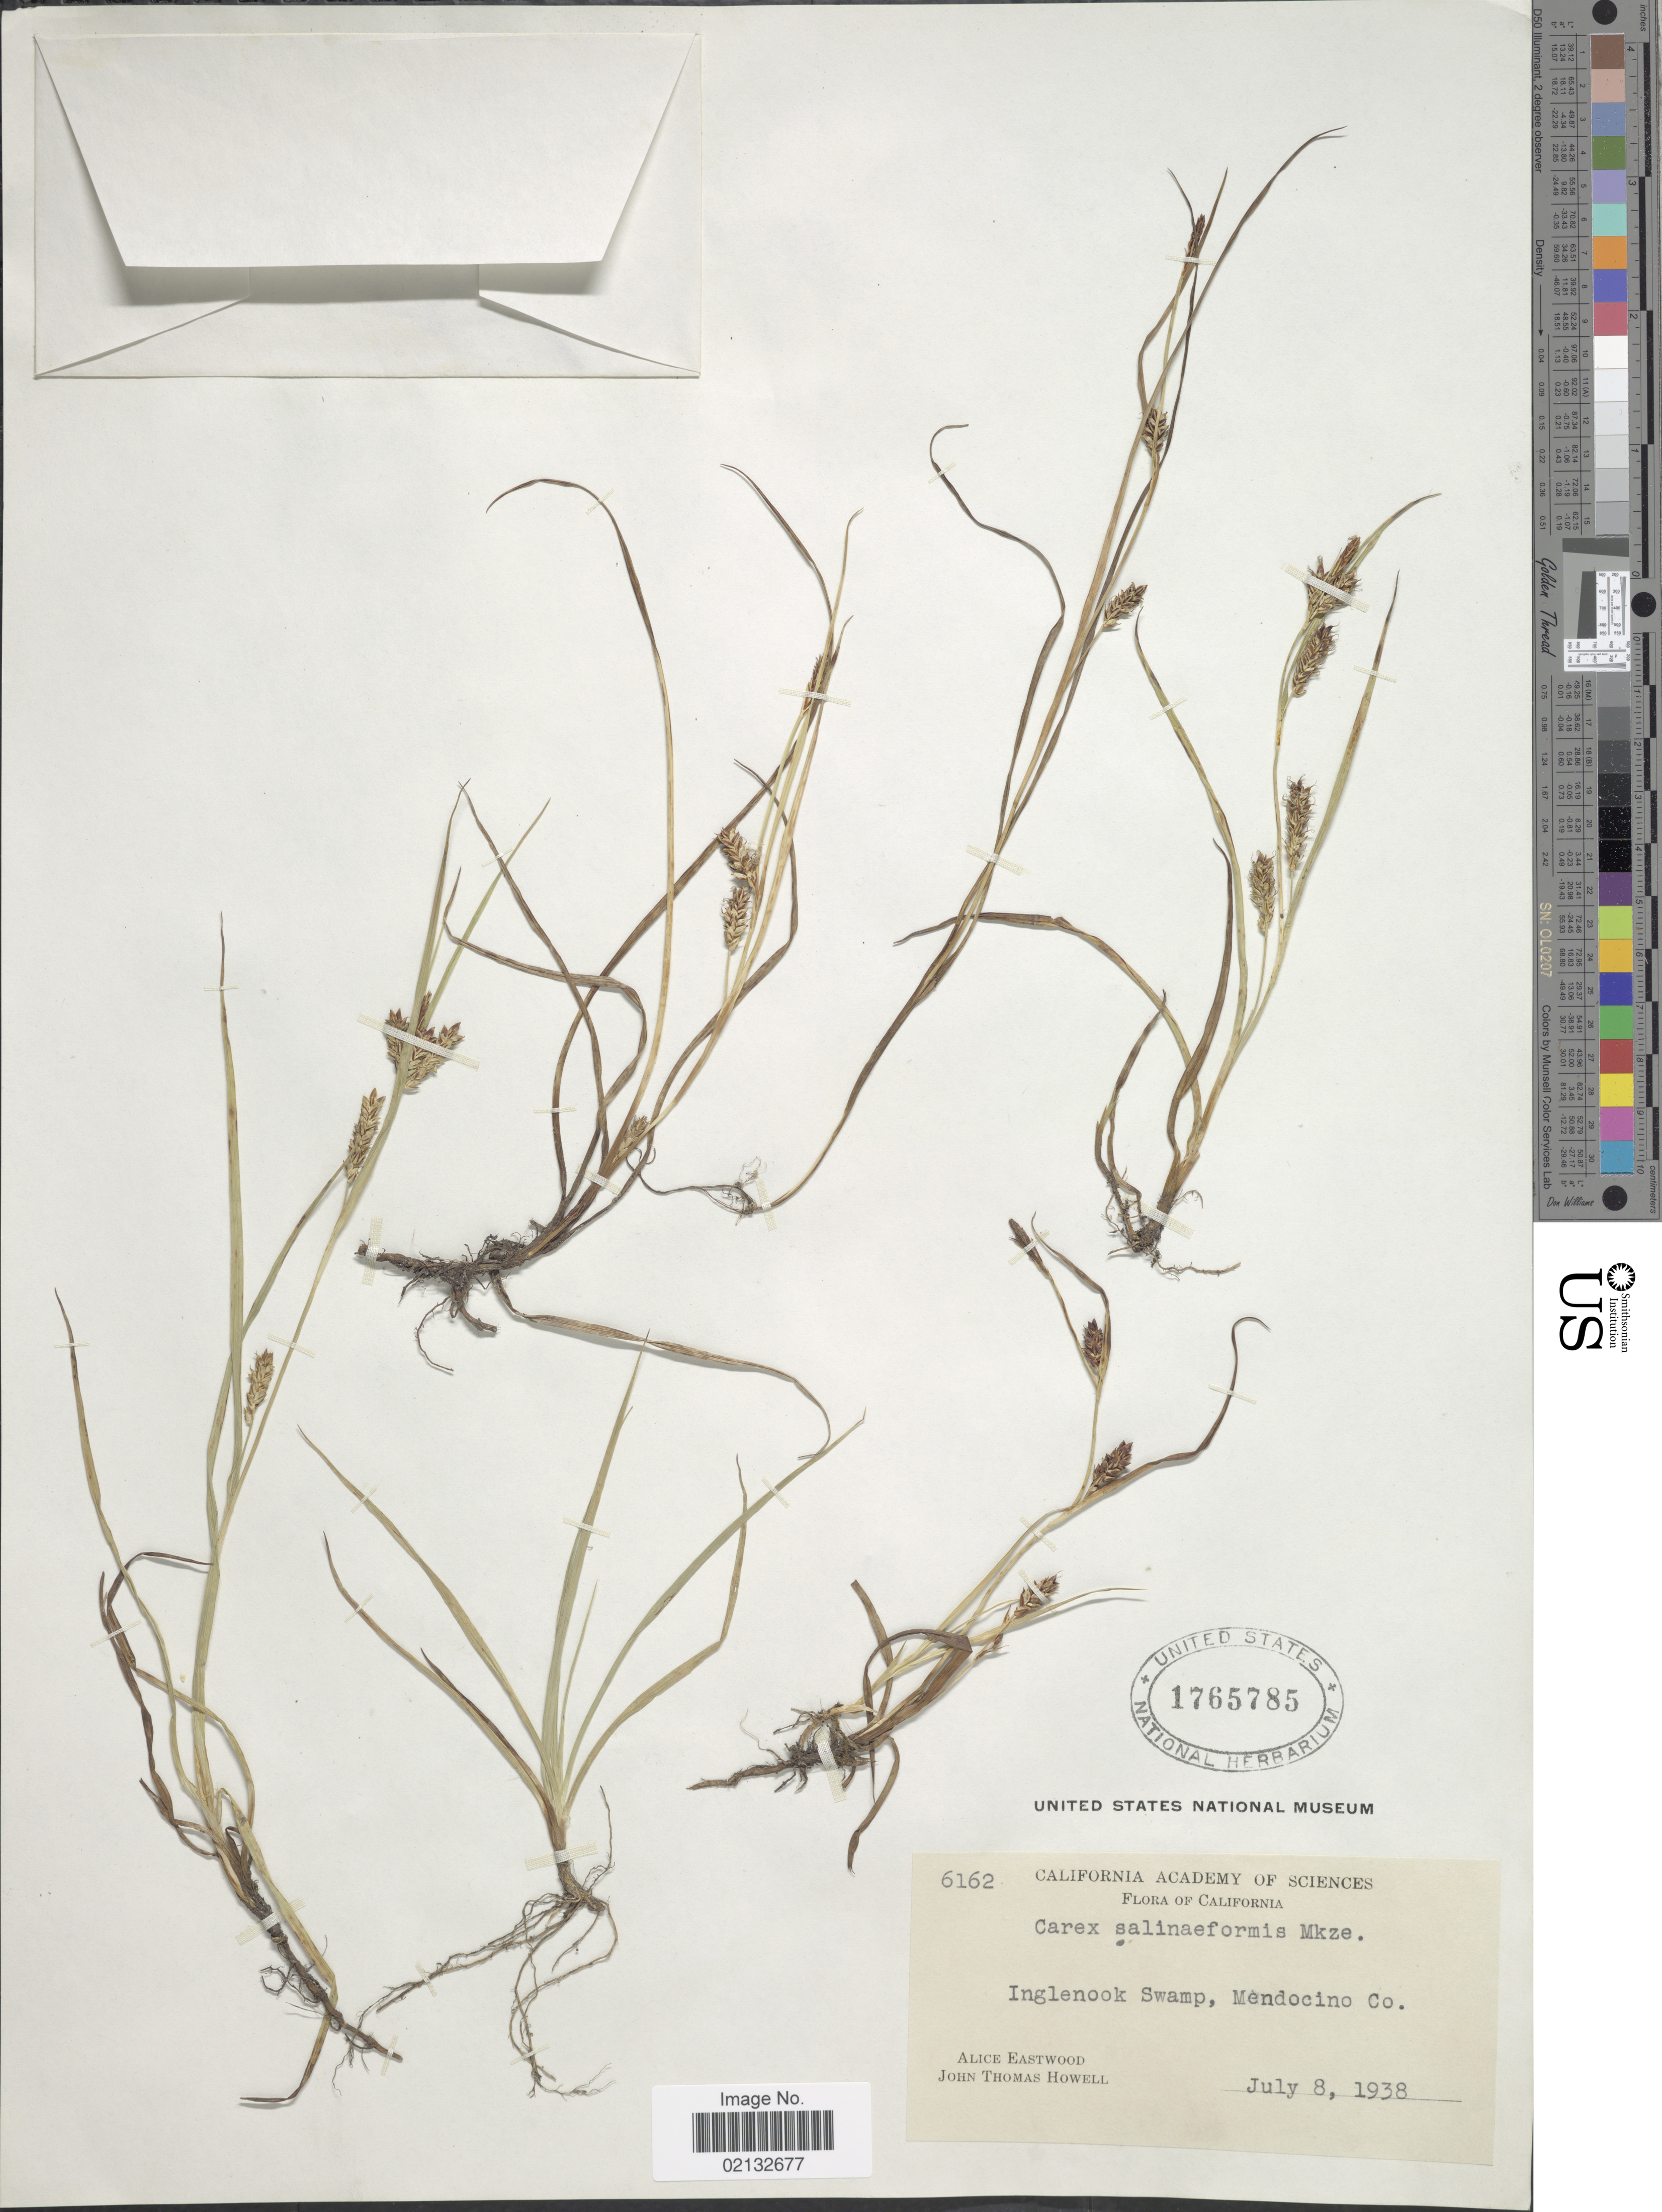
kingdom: Plantae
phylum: Tracheophyta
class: Liliopsida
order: Poales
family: Cyperaceae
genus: Carex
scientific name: Carex saliniformis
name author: Mack.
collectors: A. Eastwood & J. T. Howell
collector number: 6162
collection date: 1938-07-08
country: United States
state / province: California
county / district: Mendocino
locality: Inglenook Swamp, Mendocino Co.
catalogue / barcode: US 1765785